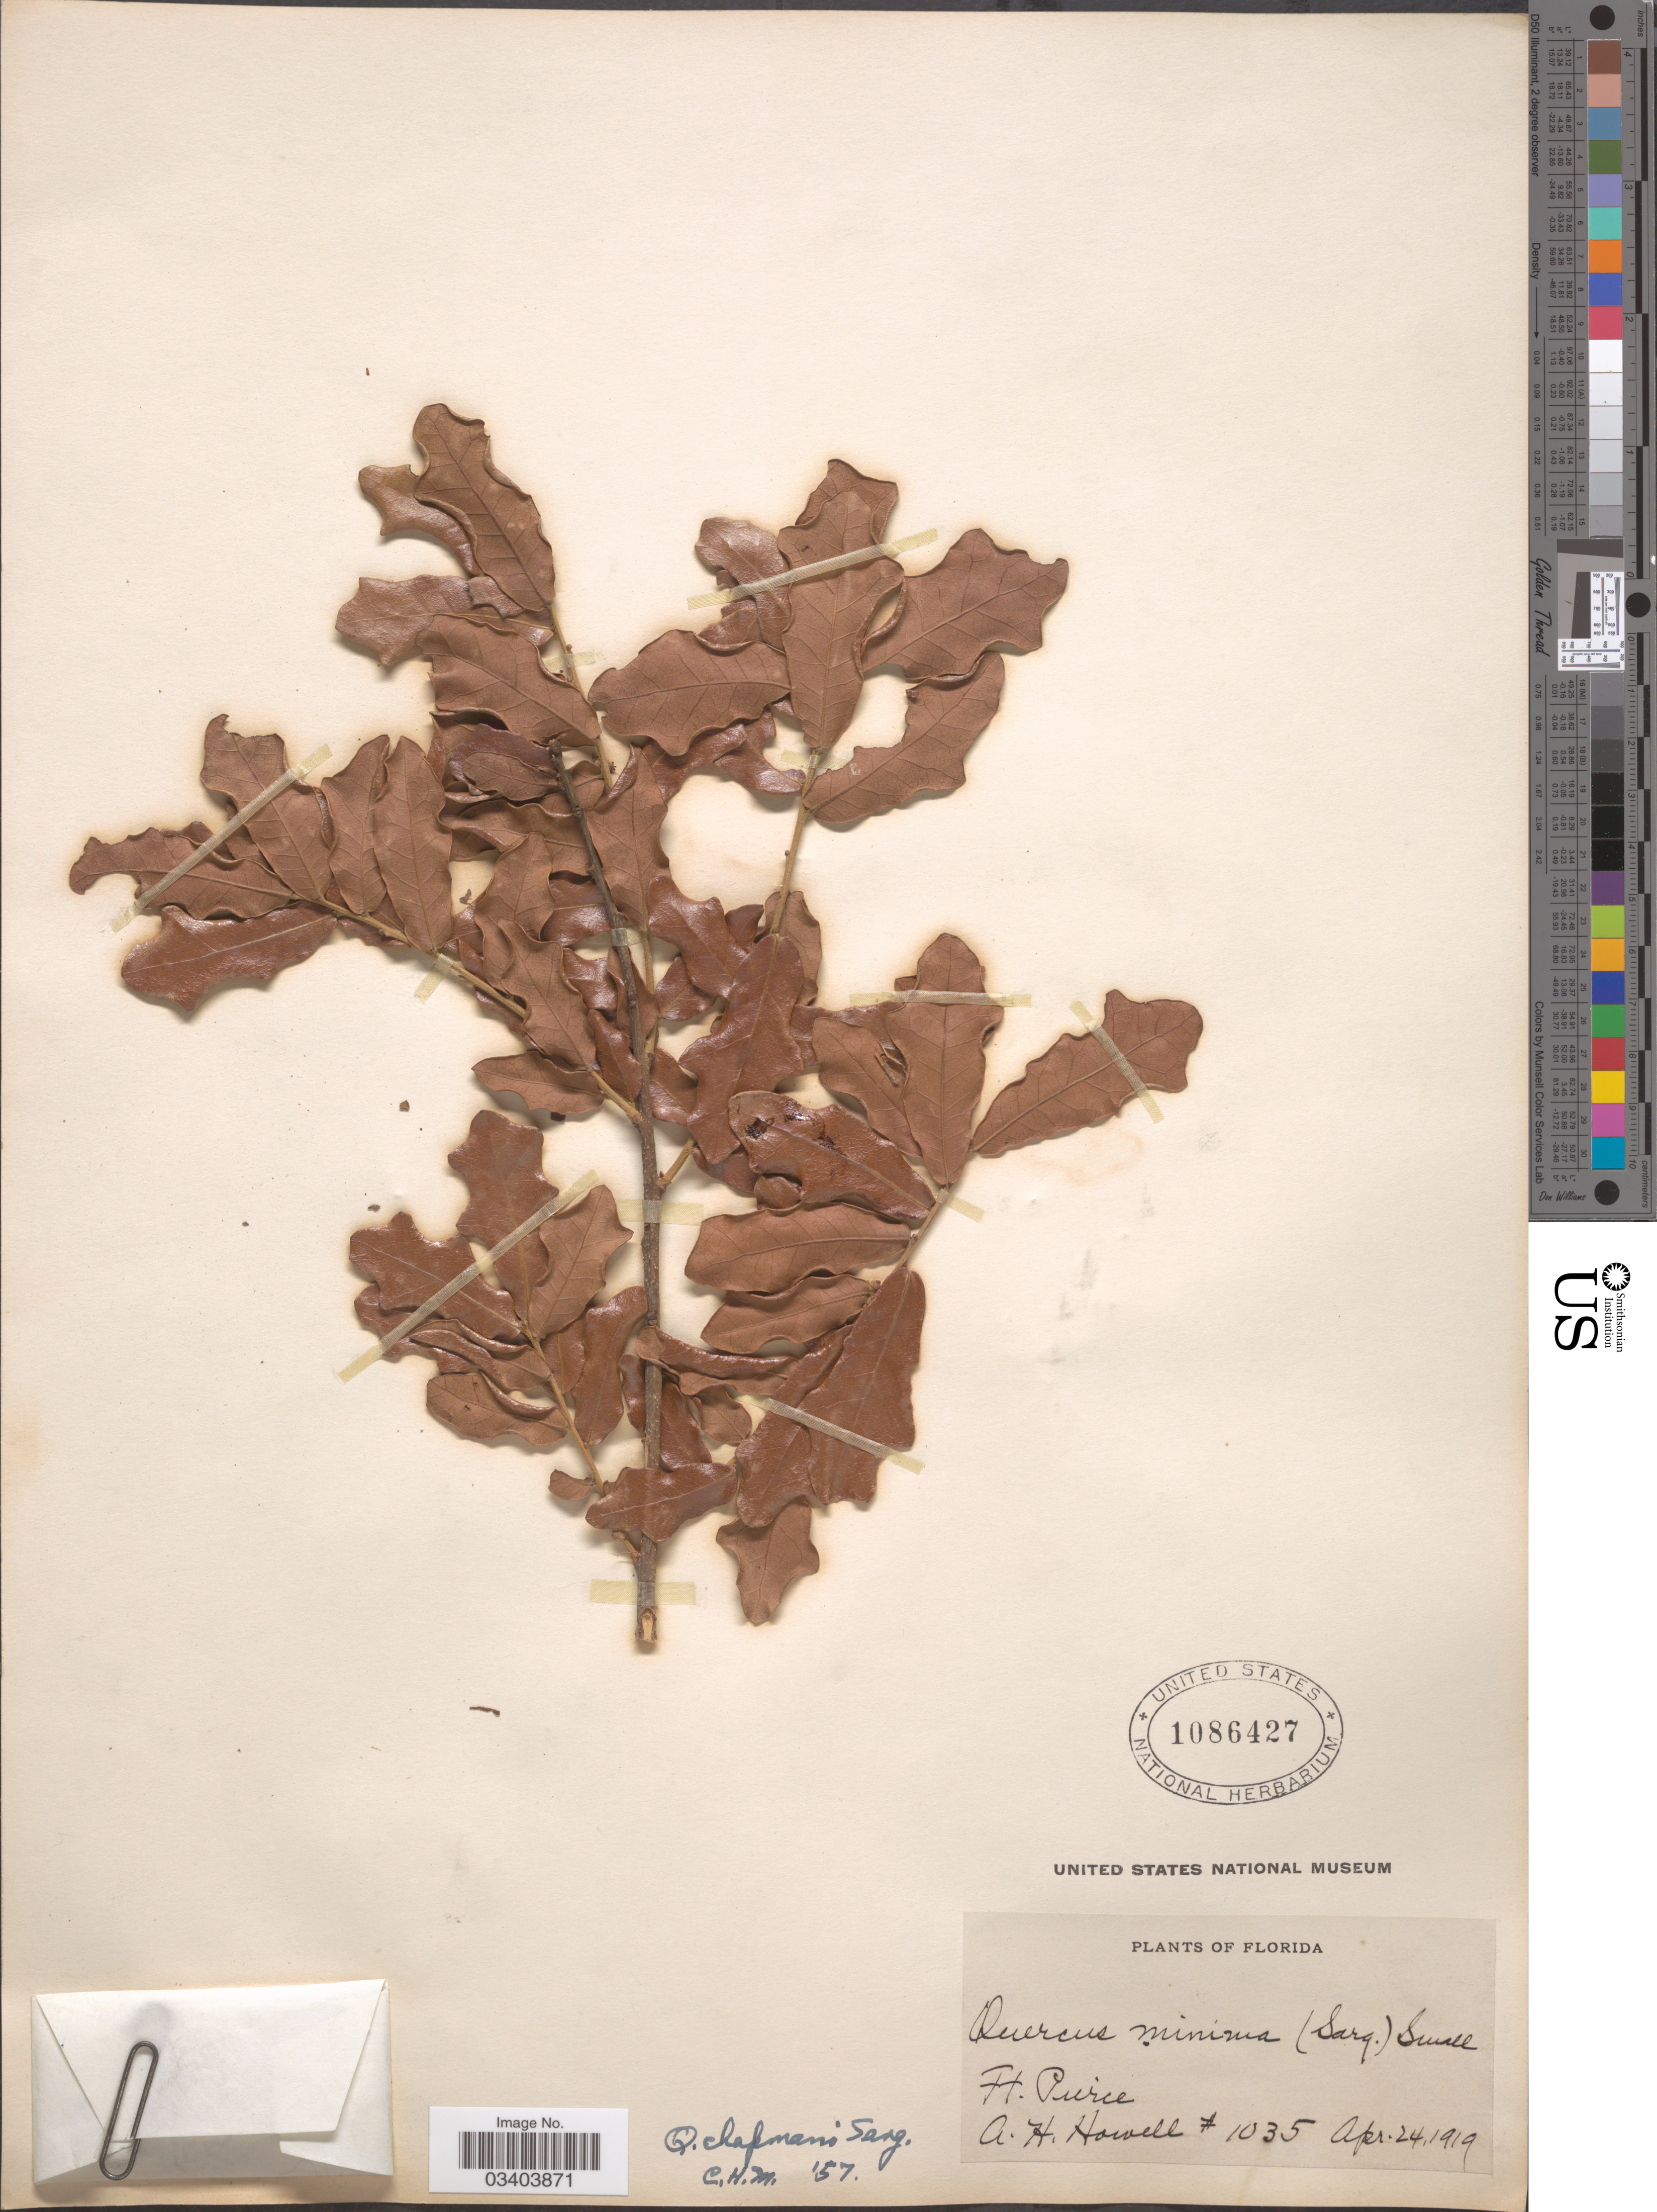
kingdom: Plantae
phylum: Tracheophyta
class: Magnoliopsida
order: Fagales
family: Fagaceae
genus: Quercus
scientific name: Quercus chapmanii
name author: Sarg.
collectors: A. Howell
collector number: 1035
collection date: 1919-04-24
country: United States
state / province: Florida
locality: Ft. Pierce.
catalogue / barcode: US 1086427